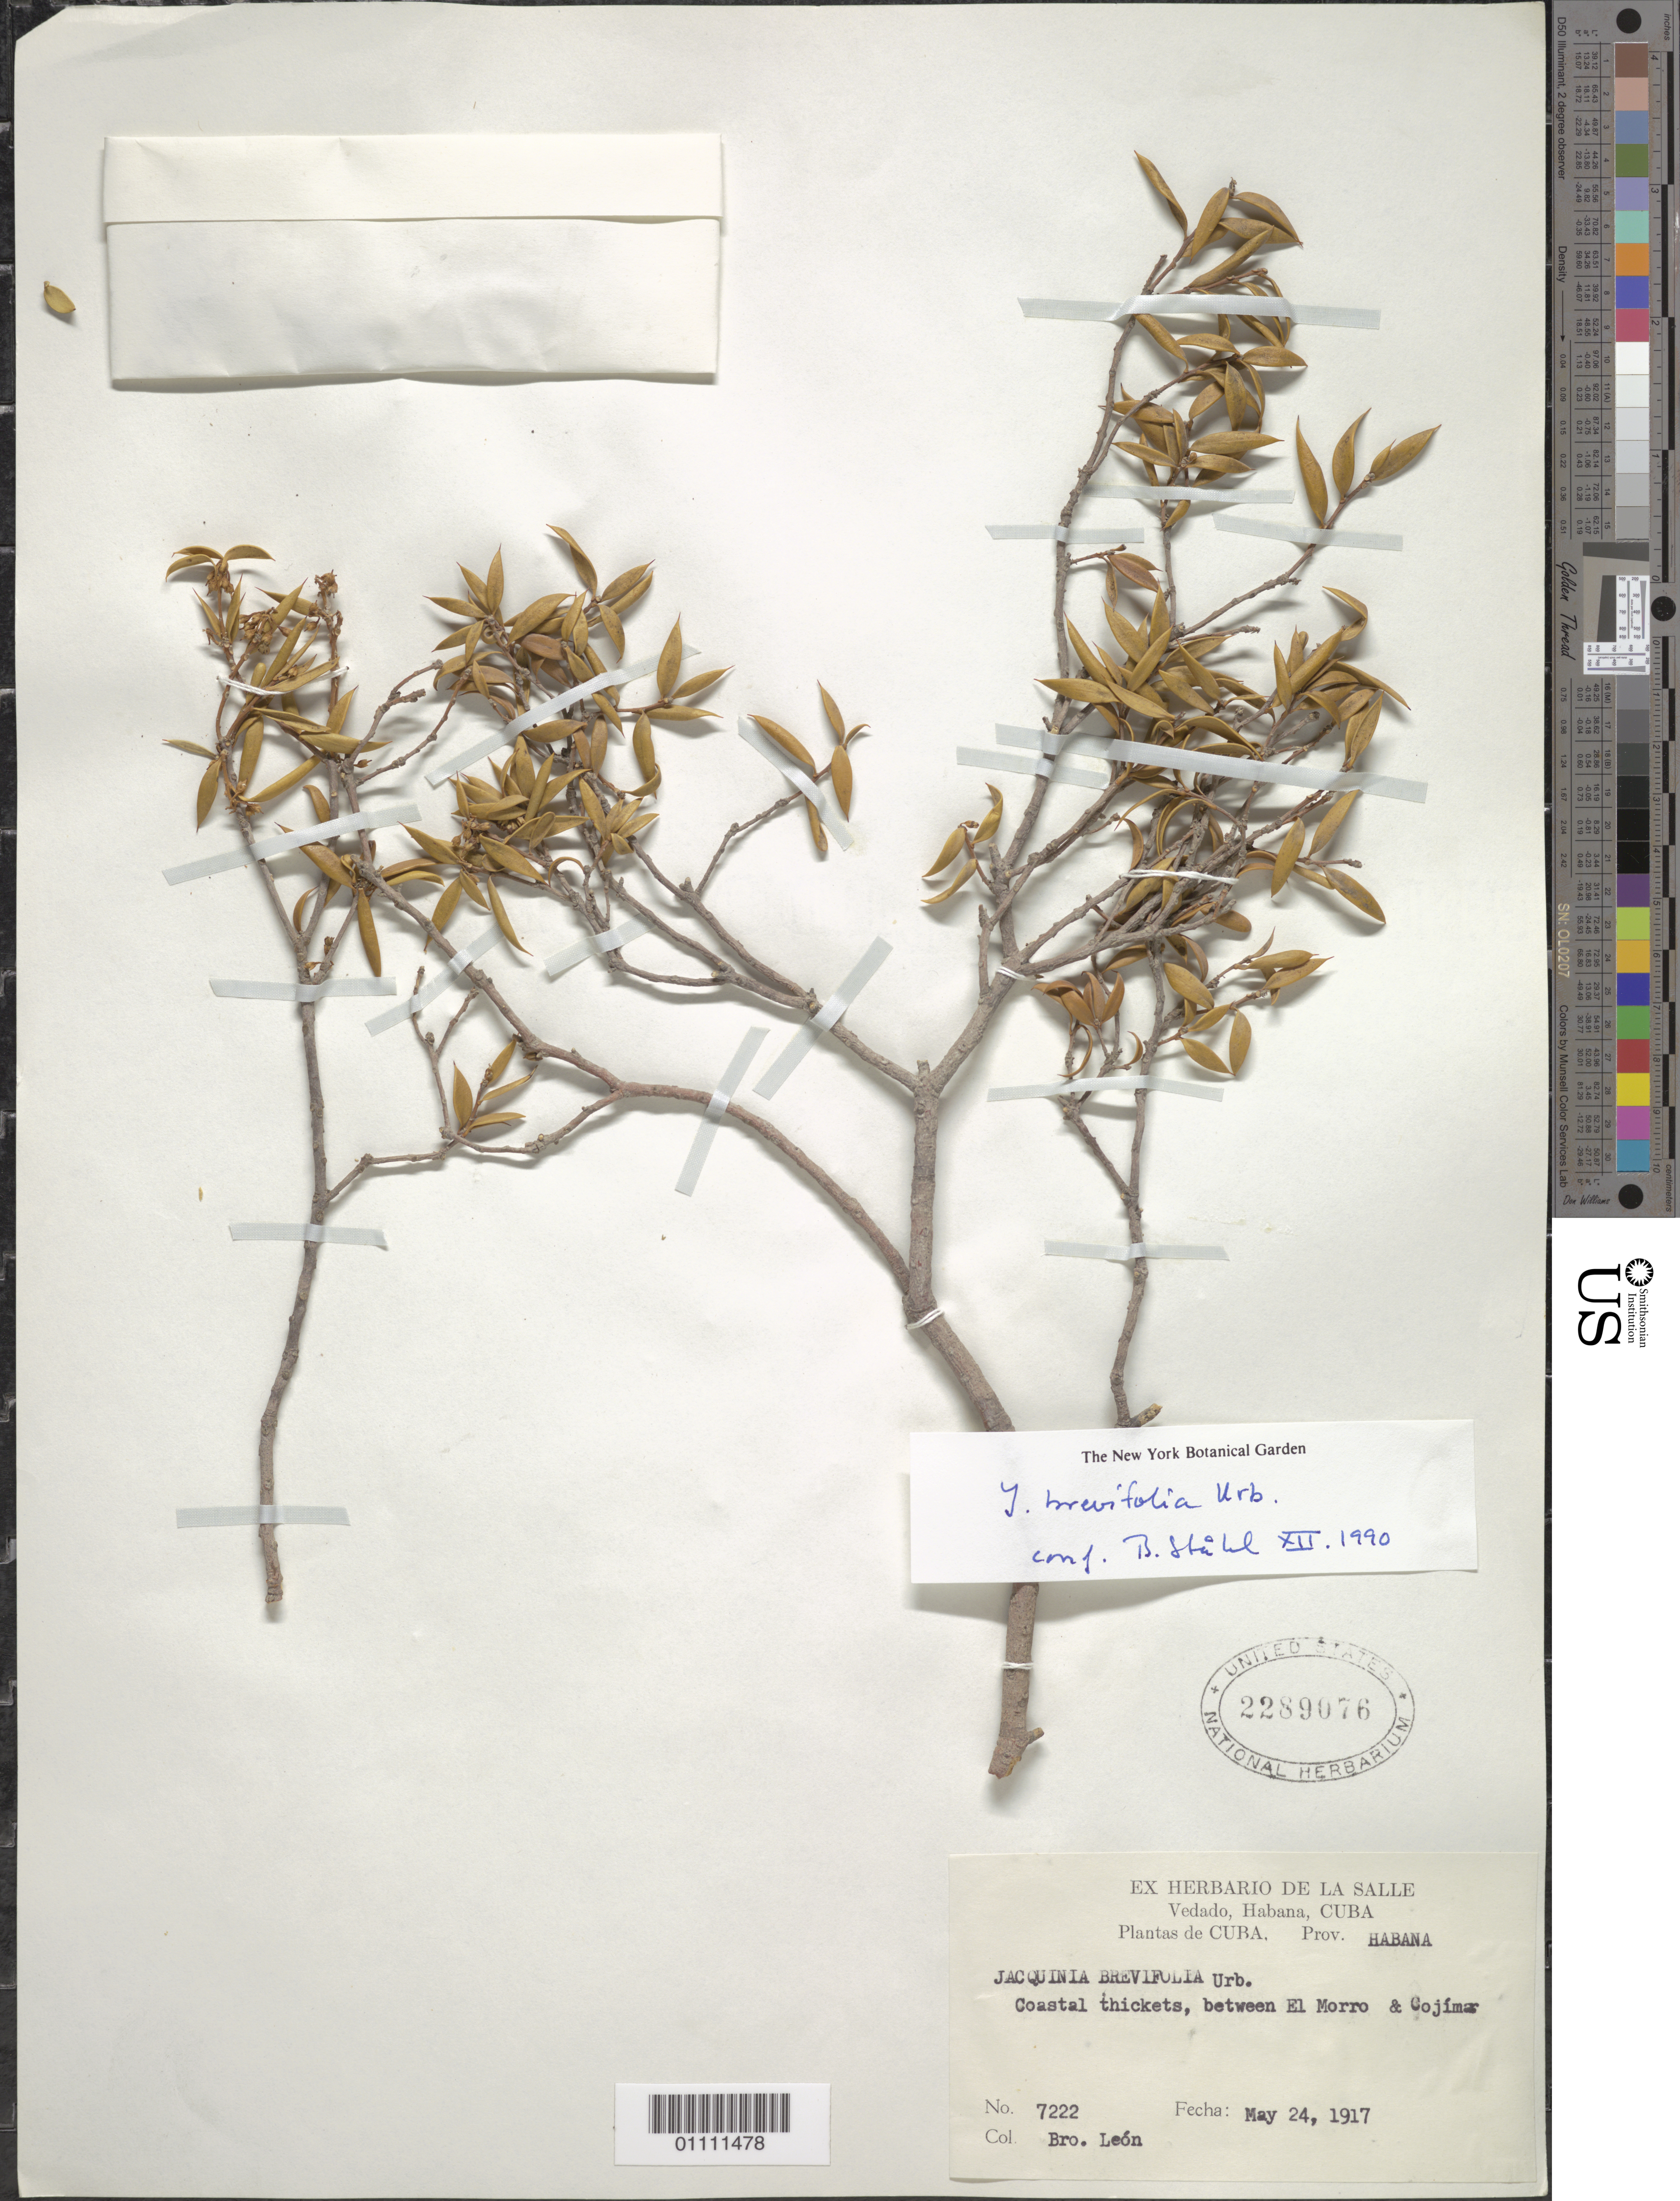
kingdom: Plantae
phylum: Tracheophyta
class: Magnoliopsida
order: Ericales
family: Primulaceae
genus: Jacquinia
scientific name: Jacquinia brevifolia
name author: Urb.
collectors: Bro. León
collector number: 7222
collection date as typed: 24 May 1917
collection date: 1917-05-24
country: Cuba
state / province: La Habana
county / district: Municipio Habana del Este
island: Cuba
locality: Between El Morro and Cojimar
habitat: Coastal thickets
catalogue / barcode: US 2289076